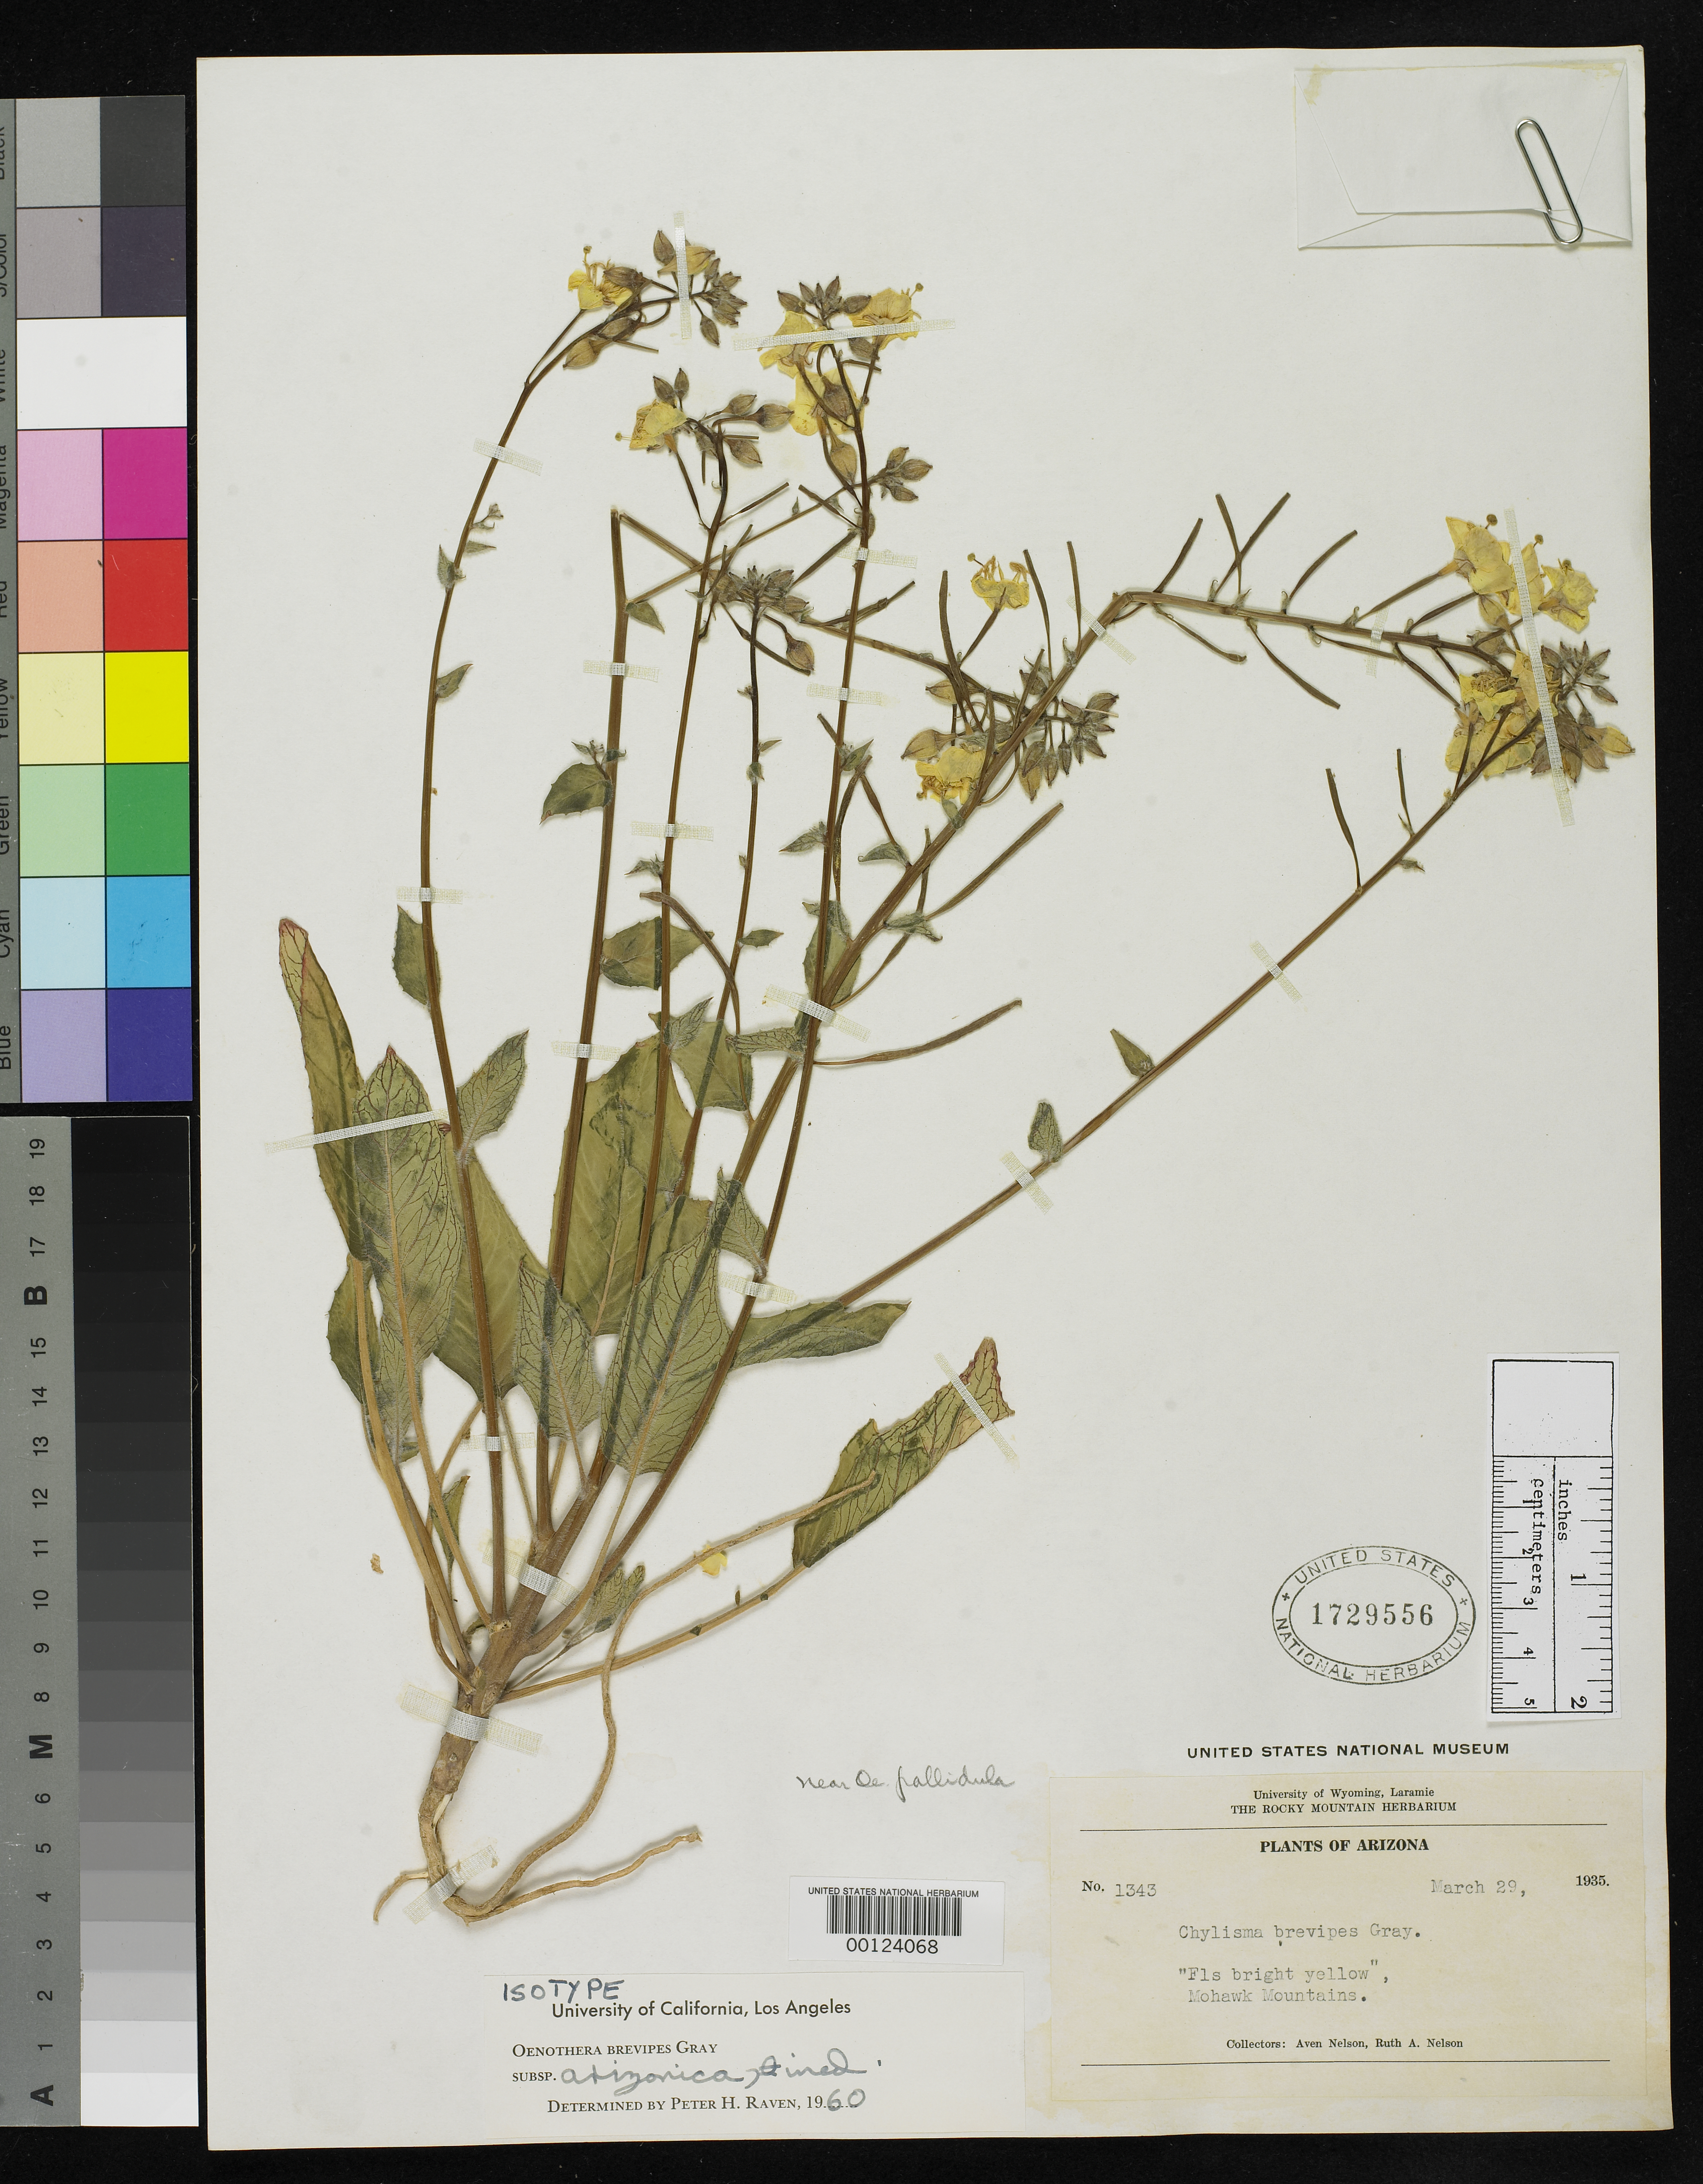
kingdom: Plantae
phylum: Tracheophyta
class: Magnoliopsida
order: Myrtales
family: Onagraceae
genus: Oenothera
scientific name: Oenothera brevipes subsp. arizonica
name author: P.H. Raven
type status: Isotype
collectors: A. Nelson & R. A. Nelson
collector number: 1343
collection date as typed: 29 Mar 1935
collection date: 1935-03-29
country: United States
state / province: Arizona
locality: Mohawk Mountains.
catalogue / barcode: US 1729556